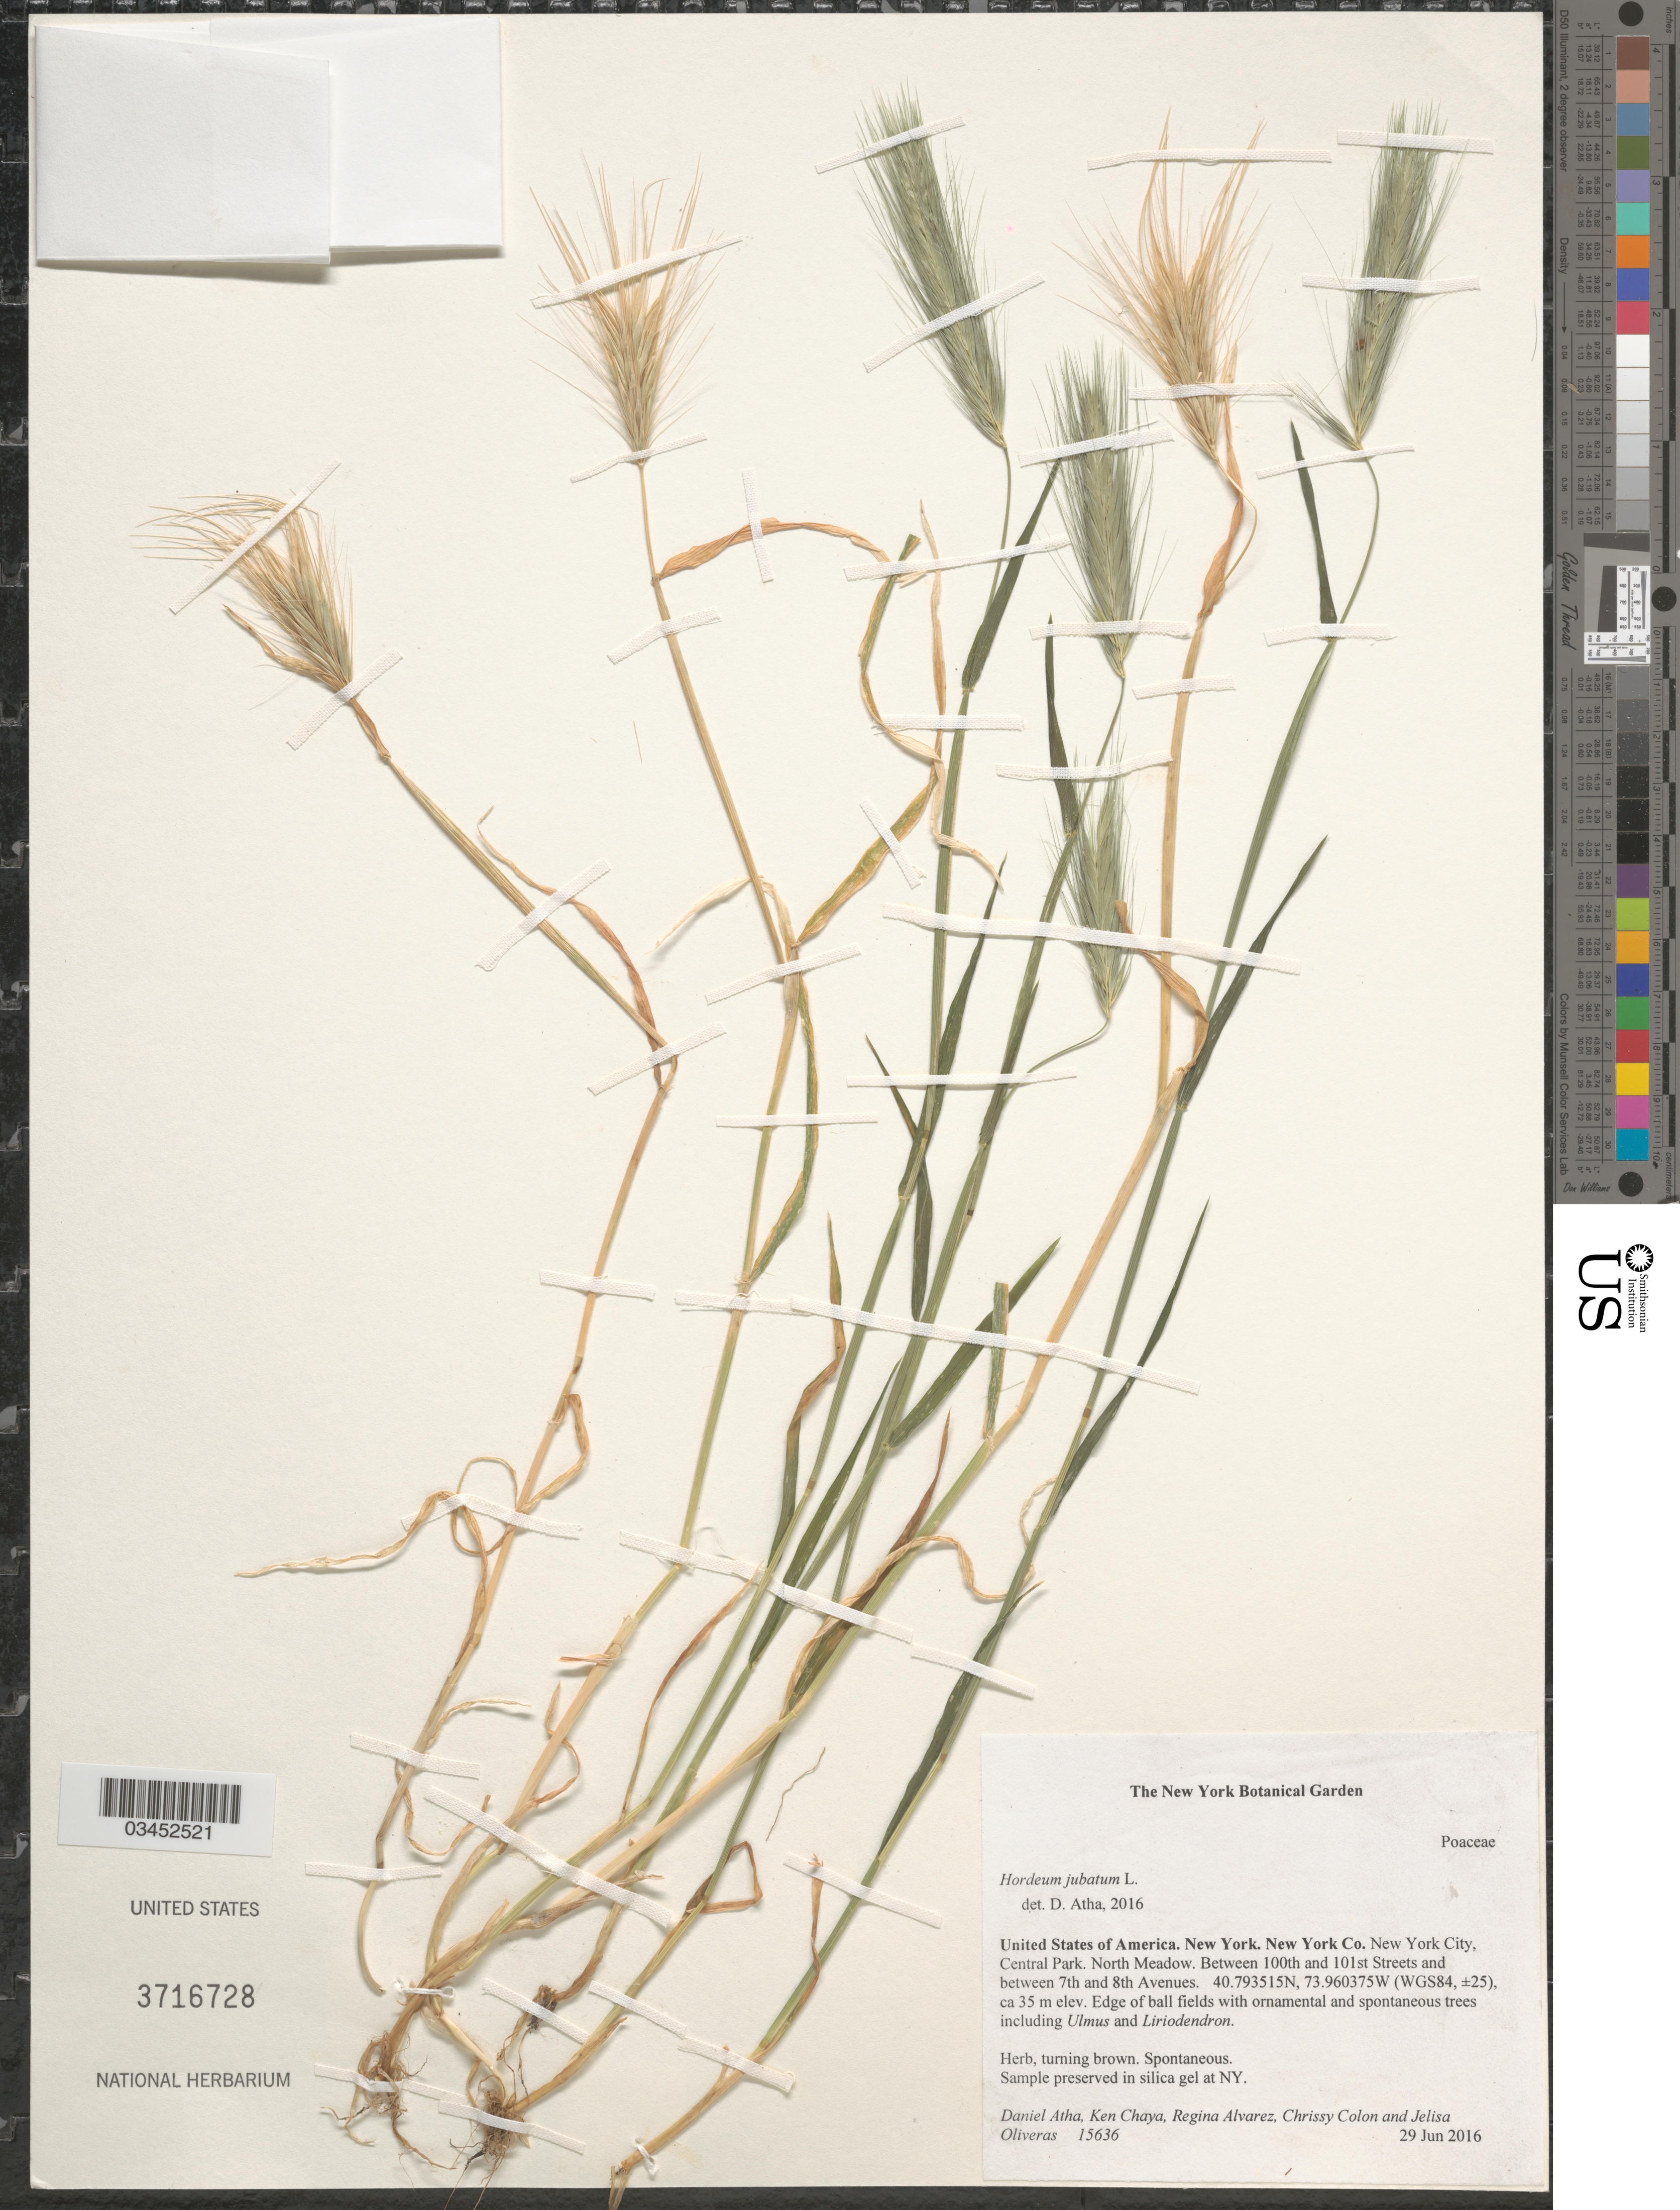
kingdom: Plantae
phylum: Tracheophyta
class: Liliopsida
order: Poales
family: Poaceae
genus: Hordeum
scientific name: Hordeum jubatum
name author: L.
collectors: D. Atha, K. Chaya, R. Álvarez, C. Colon & J. Oliveras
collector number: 15636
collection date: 2016-06-29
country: United States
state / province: New York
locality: New York Co. New York City, Central Park. North Meadow. Between 100th and 101st Streets and between 7th and 8th Avenues. (WGS84, ±25). Edge of ball fields.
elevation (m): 35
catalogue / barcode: US 3716728